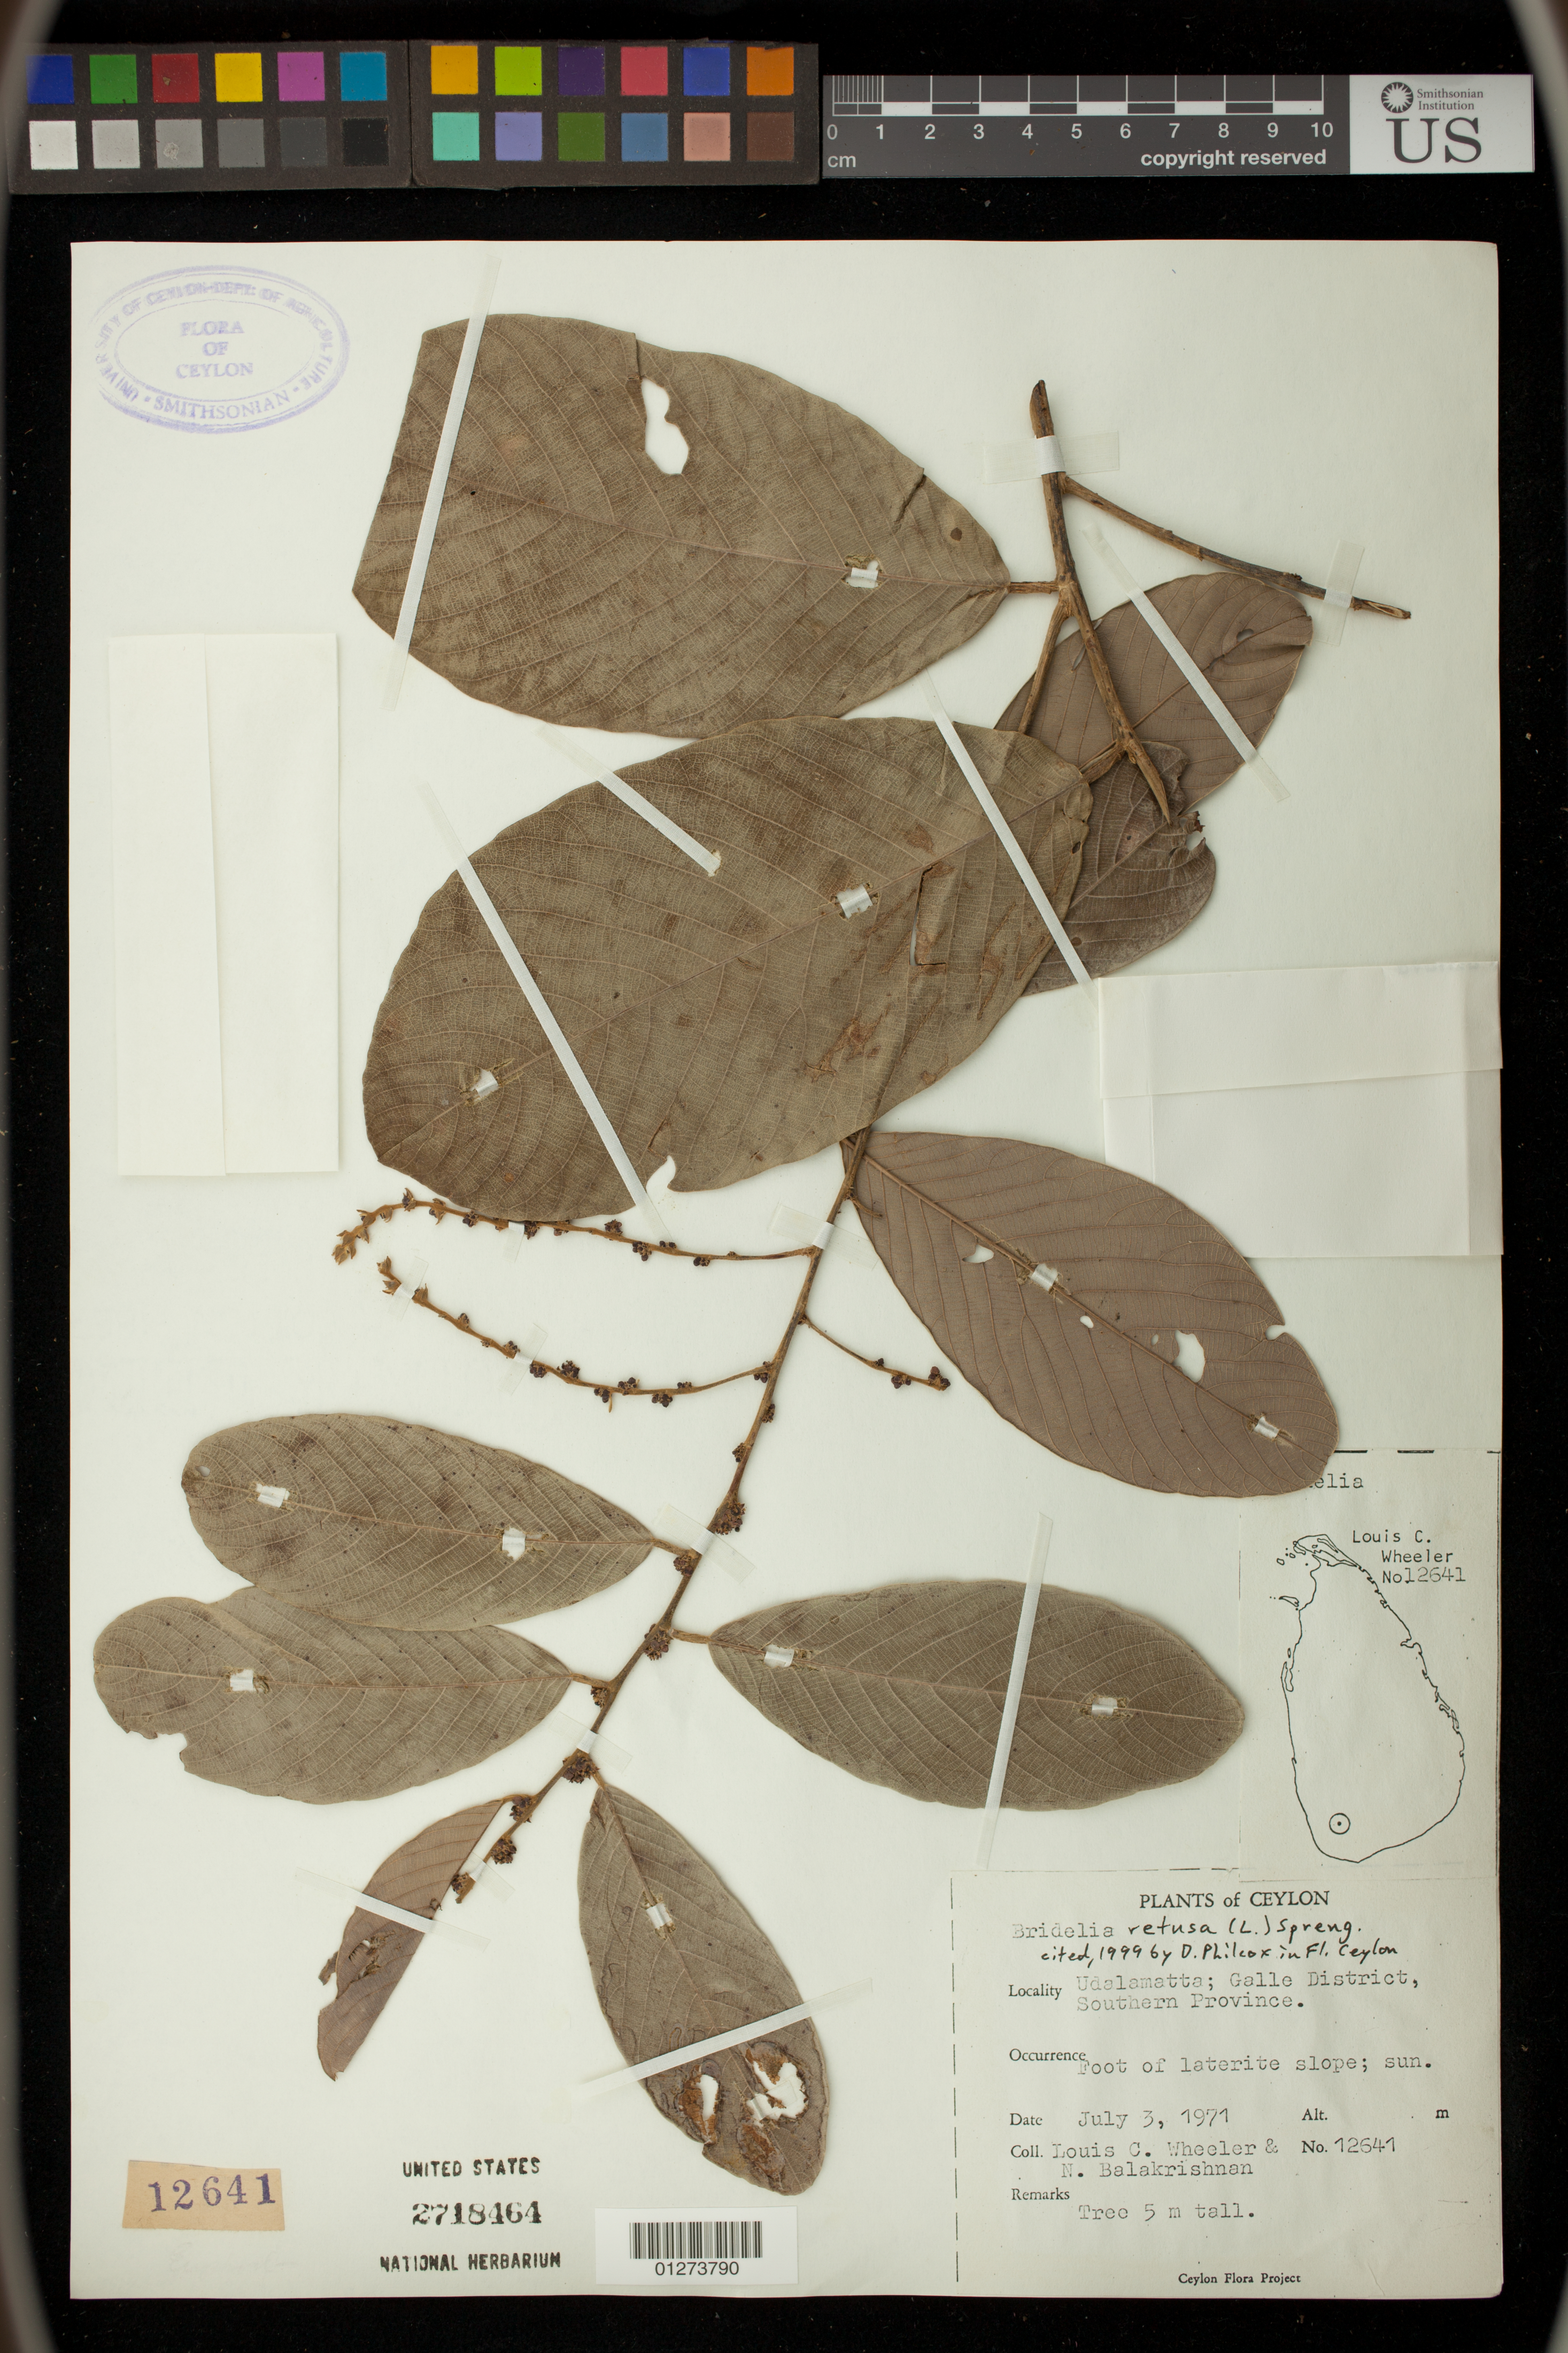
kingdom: Plantae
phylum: Tracheophyta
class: Magnoliopsida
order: Malpighiales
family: Phyllanthaceae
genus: Bridelia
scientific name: Bridelia retusa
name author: (L.) A. Juss.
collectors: L. C. Wheeler & N. Balakrishnan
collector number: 12641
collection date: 1971-07-03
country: Sri Lanka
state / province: Southern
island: Ceylon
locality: Ceylon: Udalamatta; Galle District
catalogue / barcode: US 2718464